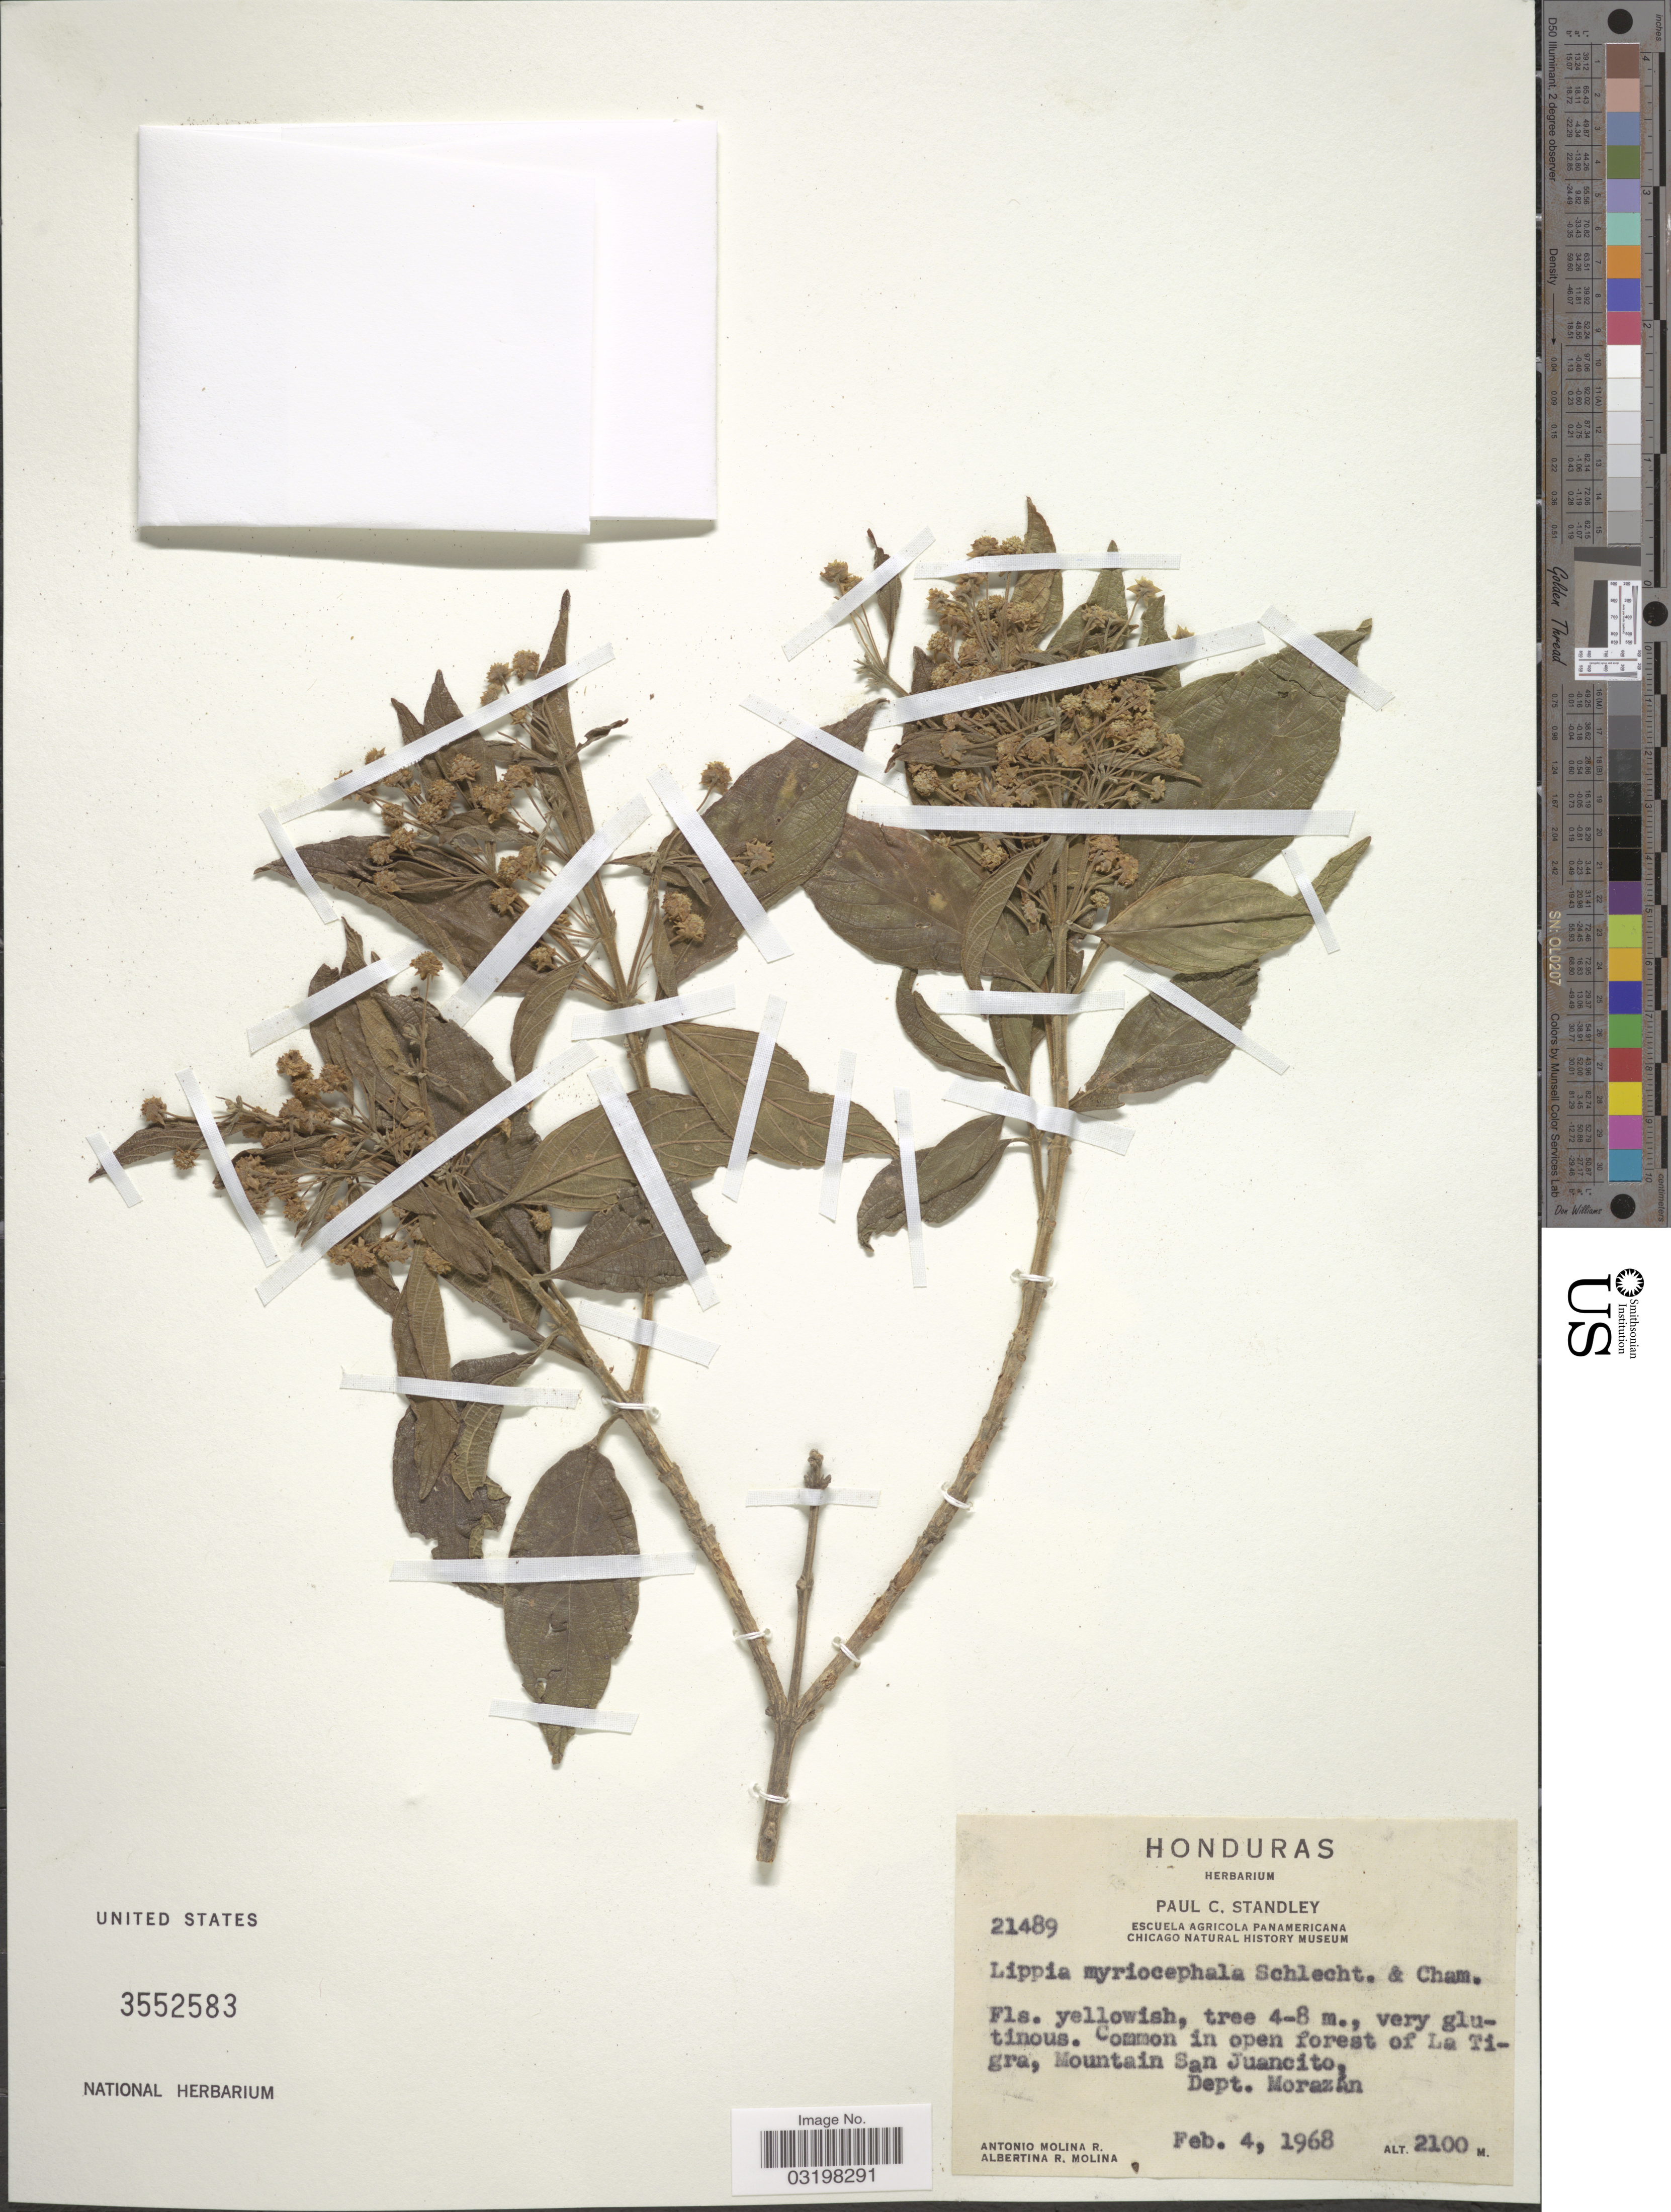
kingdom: Plantae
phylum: Tracheophyta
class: Magnoliopsida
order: Lamiales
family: Verbenaceae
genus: Lippia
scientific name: Lippia myriocephala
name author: Schltdl. & Cham.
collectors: A. Molina R. & A. R. Molina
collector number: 21489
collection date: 1968-02-04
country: Honduras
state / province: Fco. Morazán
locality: Common in open forest of La Tigra, Mountain San Juancito. Dept. Morazán.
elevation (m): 2100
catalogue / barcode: US 355283